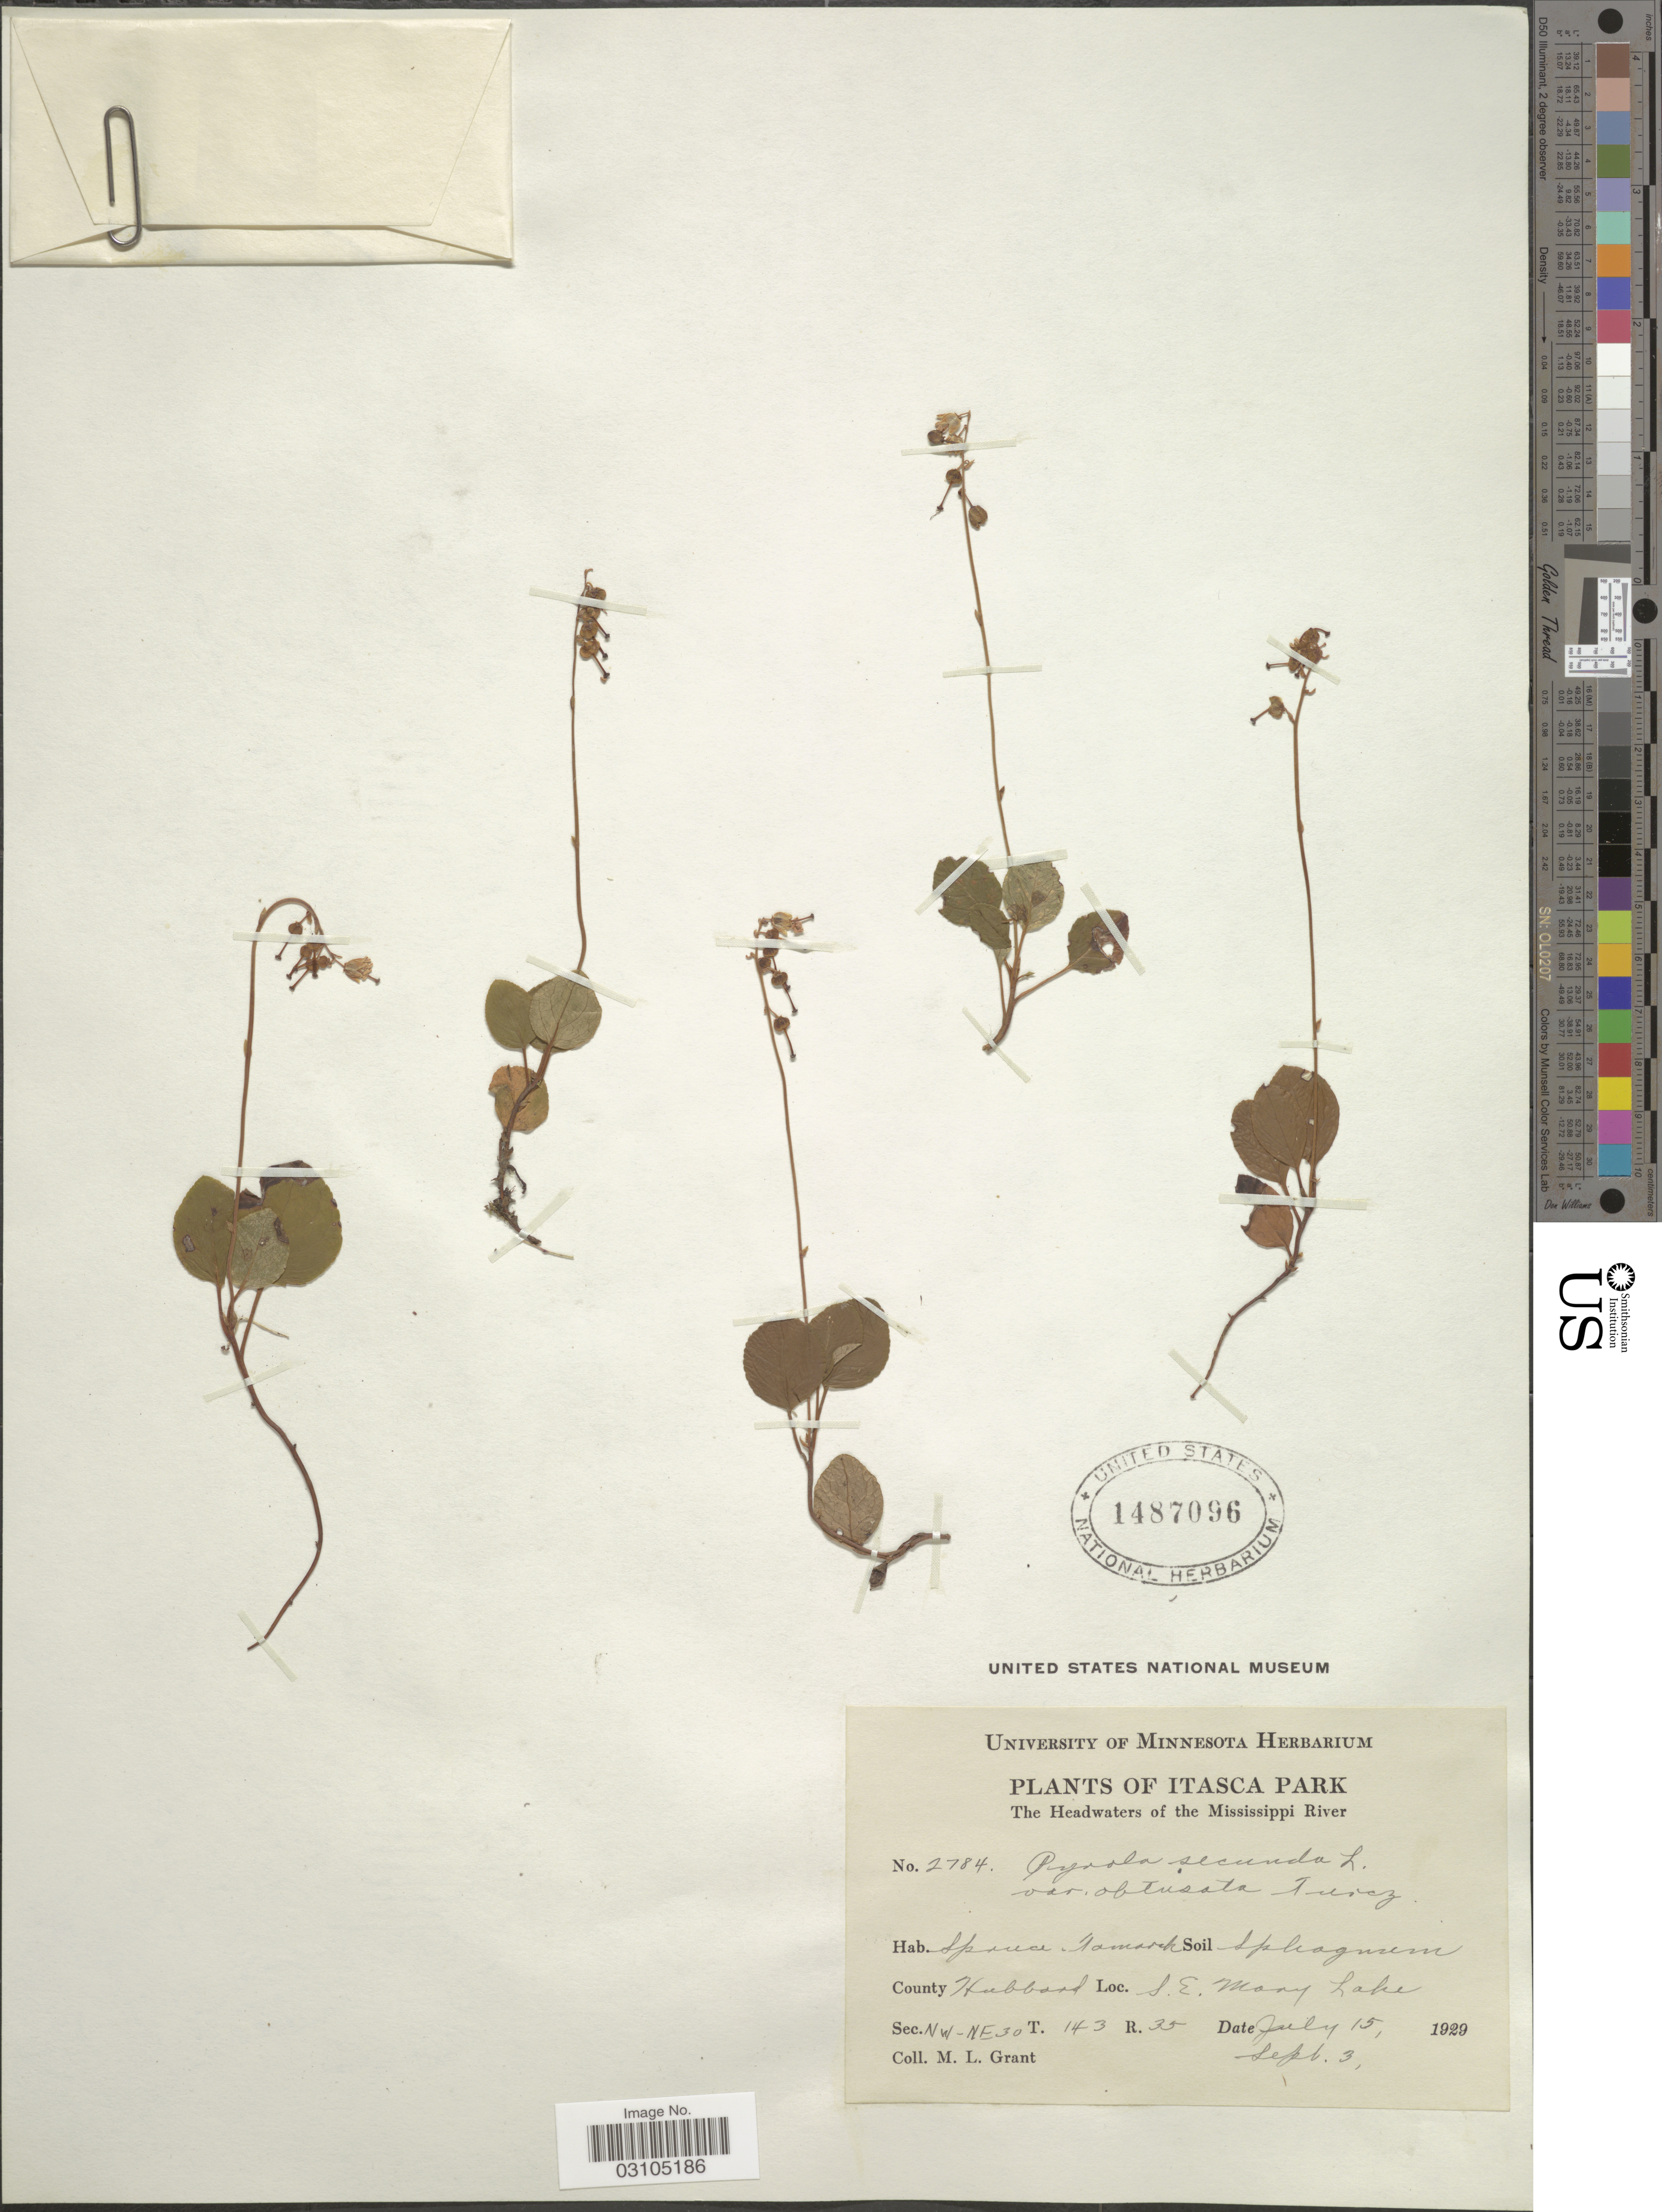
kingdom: Plantae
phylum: Tracheophyta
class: Magnoliopsida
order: Ericales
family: Ericaceae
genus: Orthilia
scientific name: Orthilia secunda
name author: (L.) House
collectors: M. L. Grant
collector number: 2784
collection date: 1929-07-15/1929-09-03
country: United States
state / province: Minnesota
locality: Itasca Park. The Headwaters of the Mississippi River. County Hubbard. S.E. Mary Lake. Sec. NW-NE30 T. 143 R.35.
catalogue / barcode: US 1487096